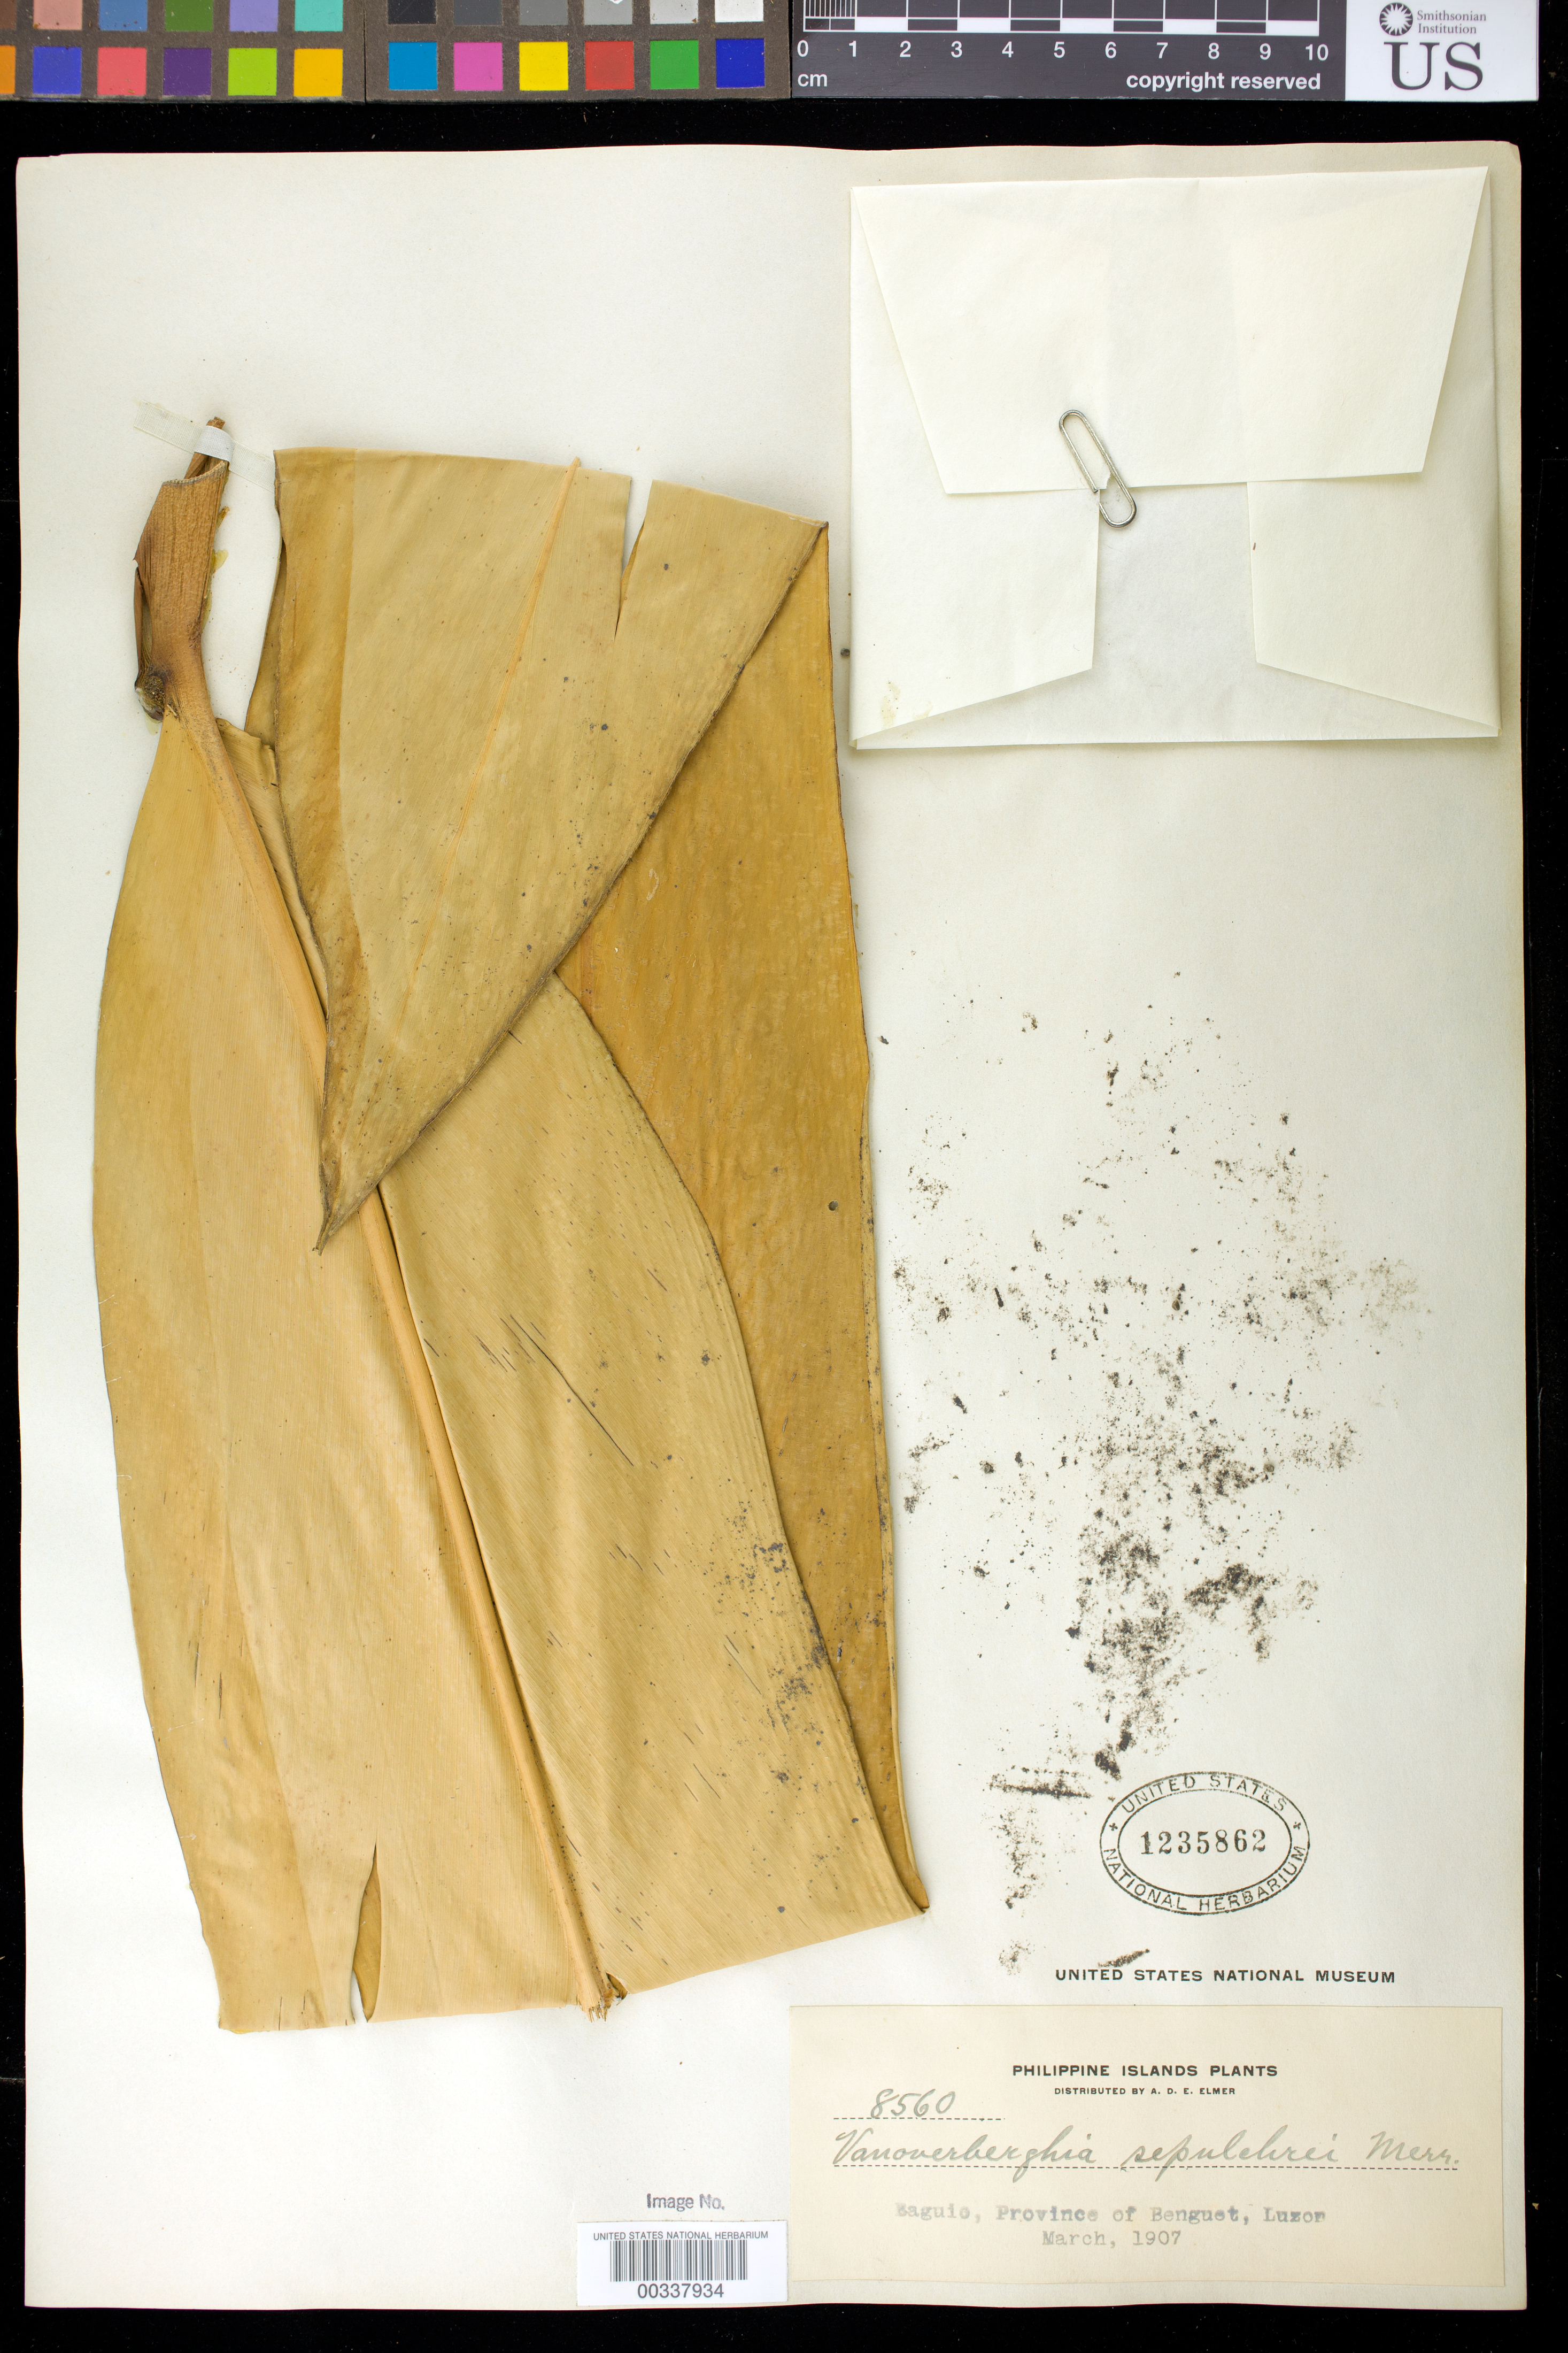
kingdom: Plantae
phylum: Tracheophyta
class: Liliopsida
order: Zingiberales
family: Zingiberaceae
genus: Vanoverberghia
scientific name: Vanoverberghia sepulchrei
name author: Merr.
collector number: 8560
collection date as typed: Mar 1907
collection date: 1907-03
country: Philippines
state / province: Cordillera (Administrative Region)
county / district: Benguet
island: Luzon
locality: Baguio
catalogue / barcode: US 1235862